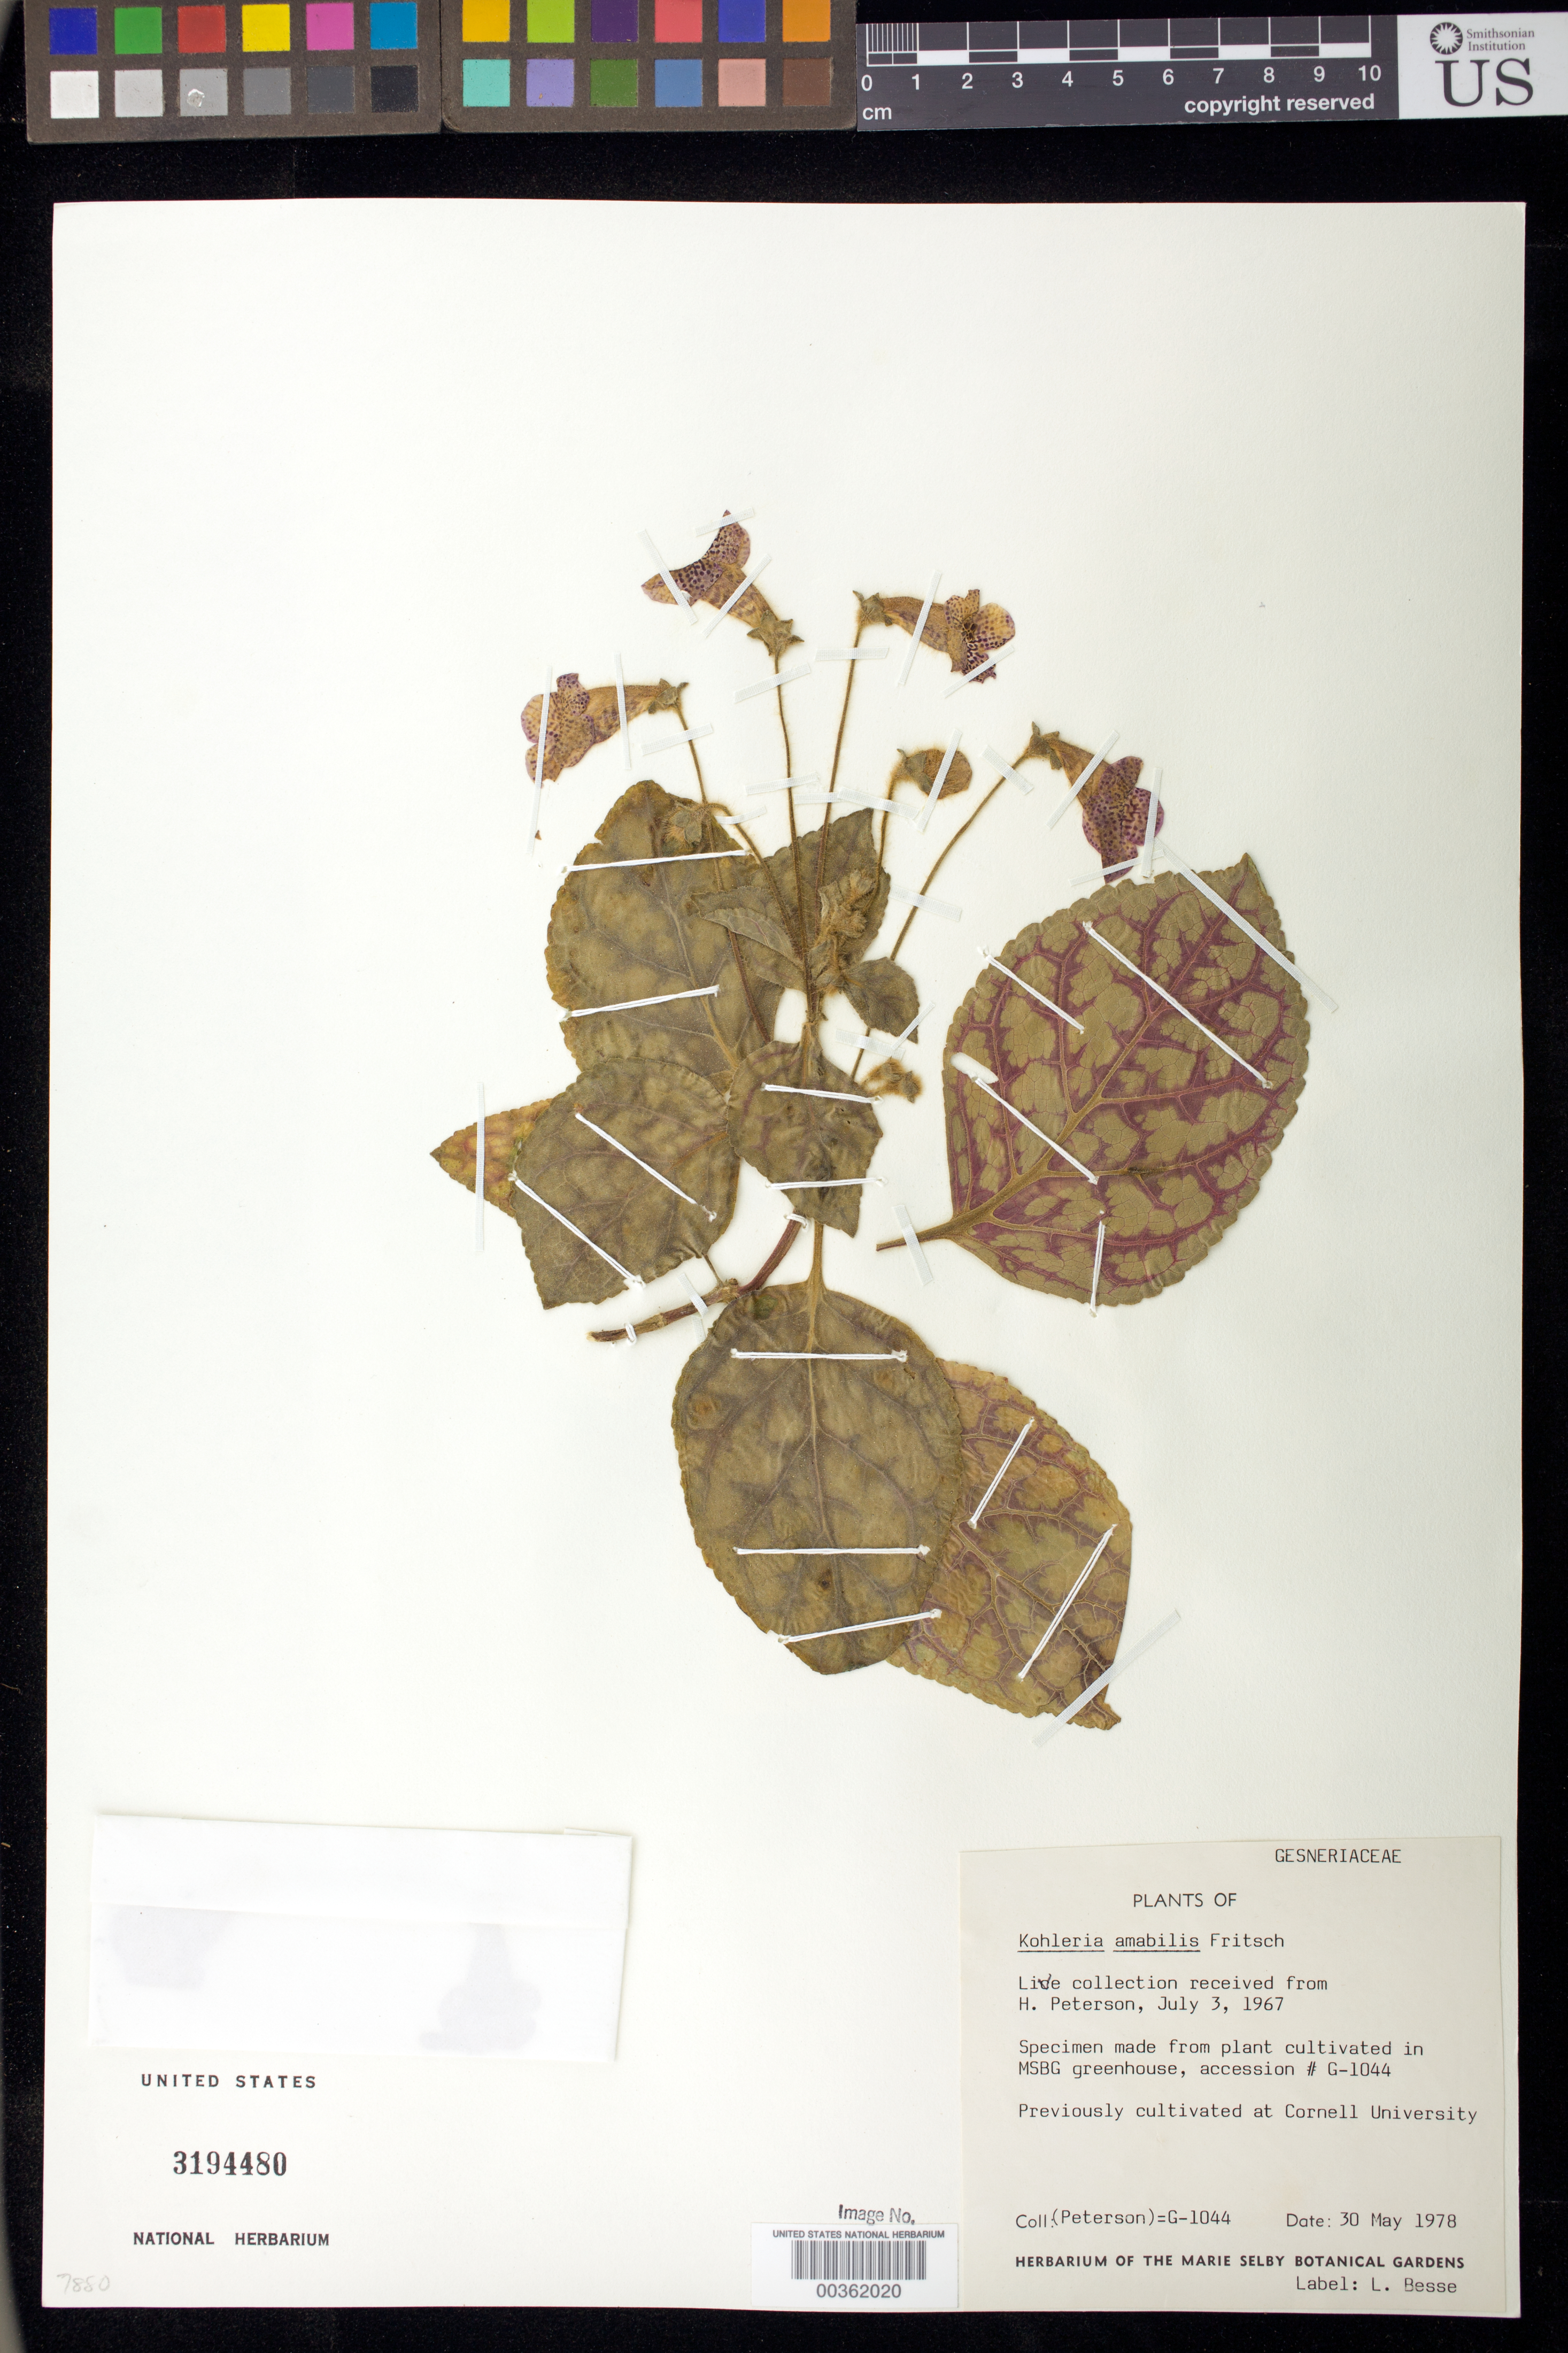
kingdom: Plantae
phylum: Tracheophyta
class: Magnoliopsida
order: Lamiales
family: Gesneriaceae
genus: Kohleria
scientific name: Kohleria amabilis var. amabilis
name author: (Planch. & Linden) Fritsch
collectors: H. Peterson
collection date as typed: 03 Jul 1967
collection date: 1967-07-03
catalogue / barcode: US 3194480